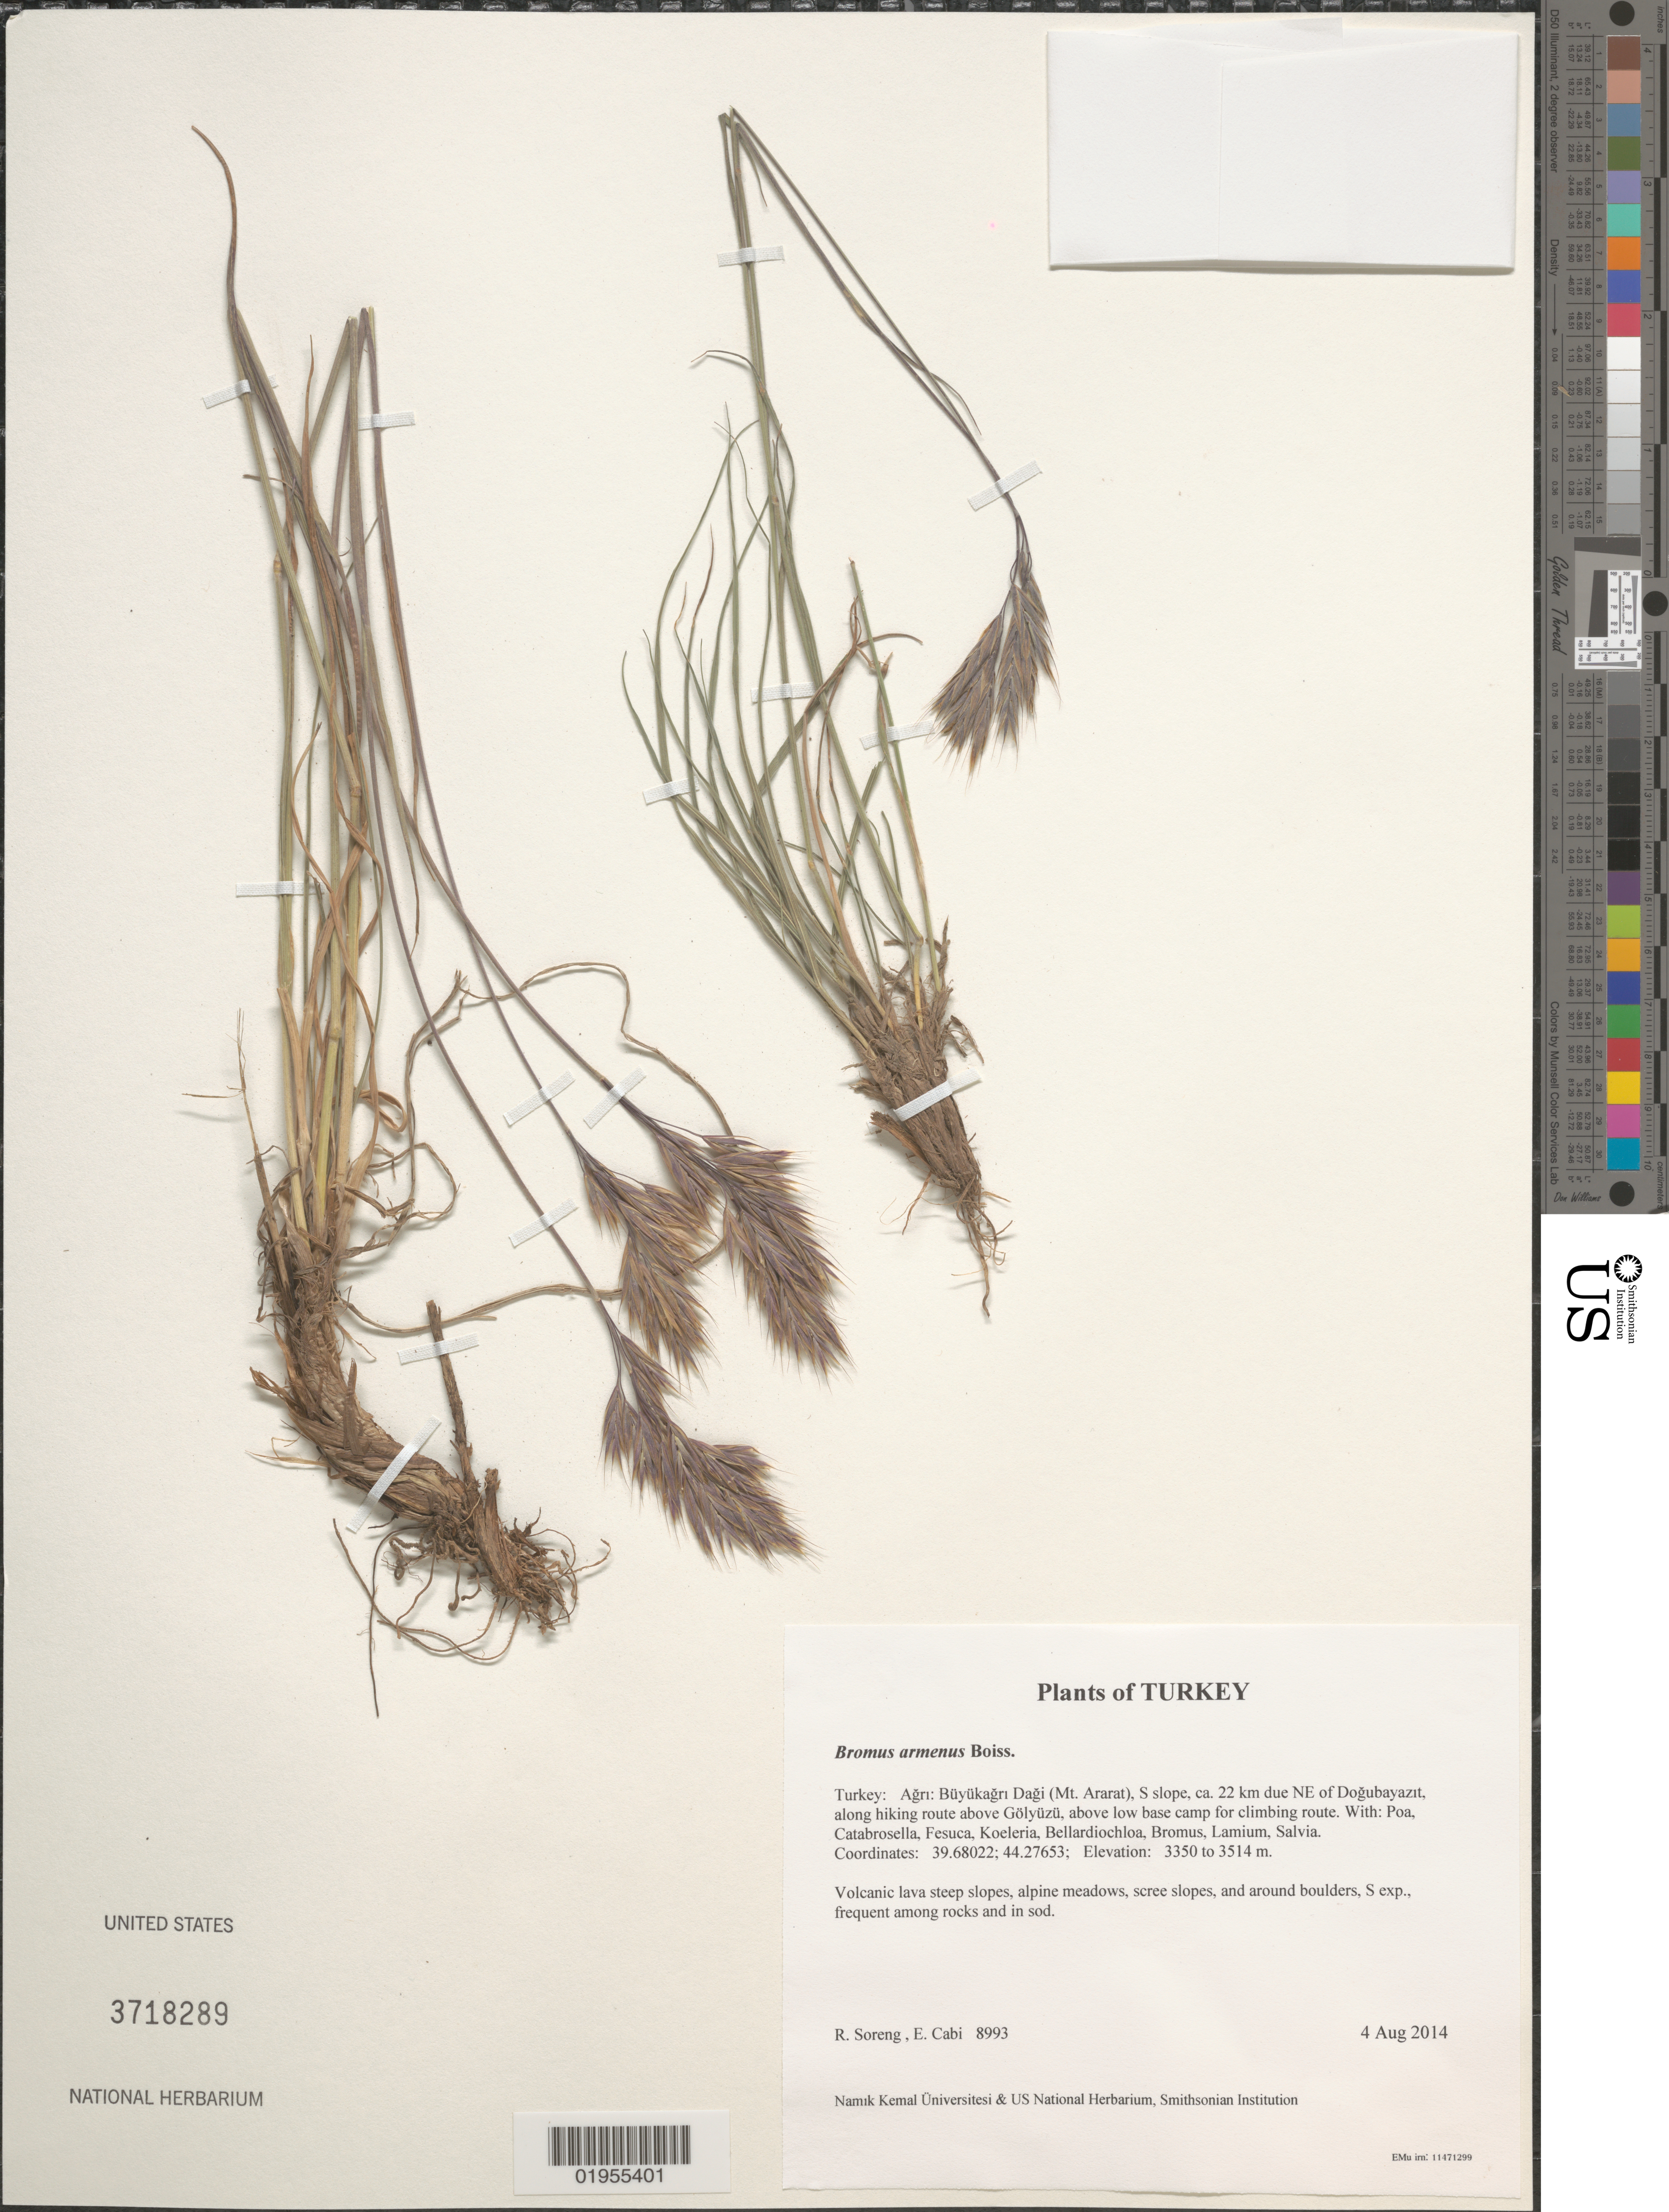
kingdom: Plantae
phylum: Tracheophyta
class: Liliopsida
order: Poales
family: Poaceae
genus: Bromus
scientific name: Bromus armenus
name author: Boiss.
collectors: R. J. Soreng & E. Cabi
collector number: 8993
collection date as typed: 4 Aug 2014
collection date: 2014-08-04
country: Turkey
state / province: Agri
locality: Büyükagri Dagi (Mt. Ararat), S slope, ca. 22 km due NE of Dogubayazit, along hiking route above Gölyüzü, above low base camp for climbing route.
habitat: Volcanic lava steep slopes, alpine meadows, scree slopes, and around boulders, S exp., frequent among rocks and in sod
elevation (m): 3350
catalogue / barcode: US 3718289